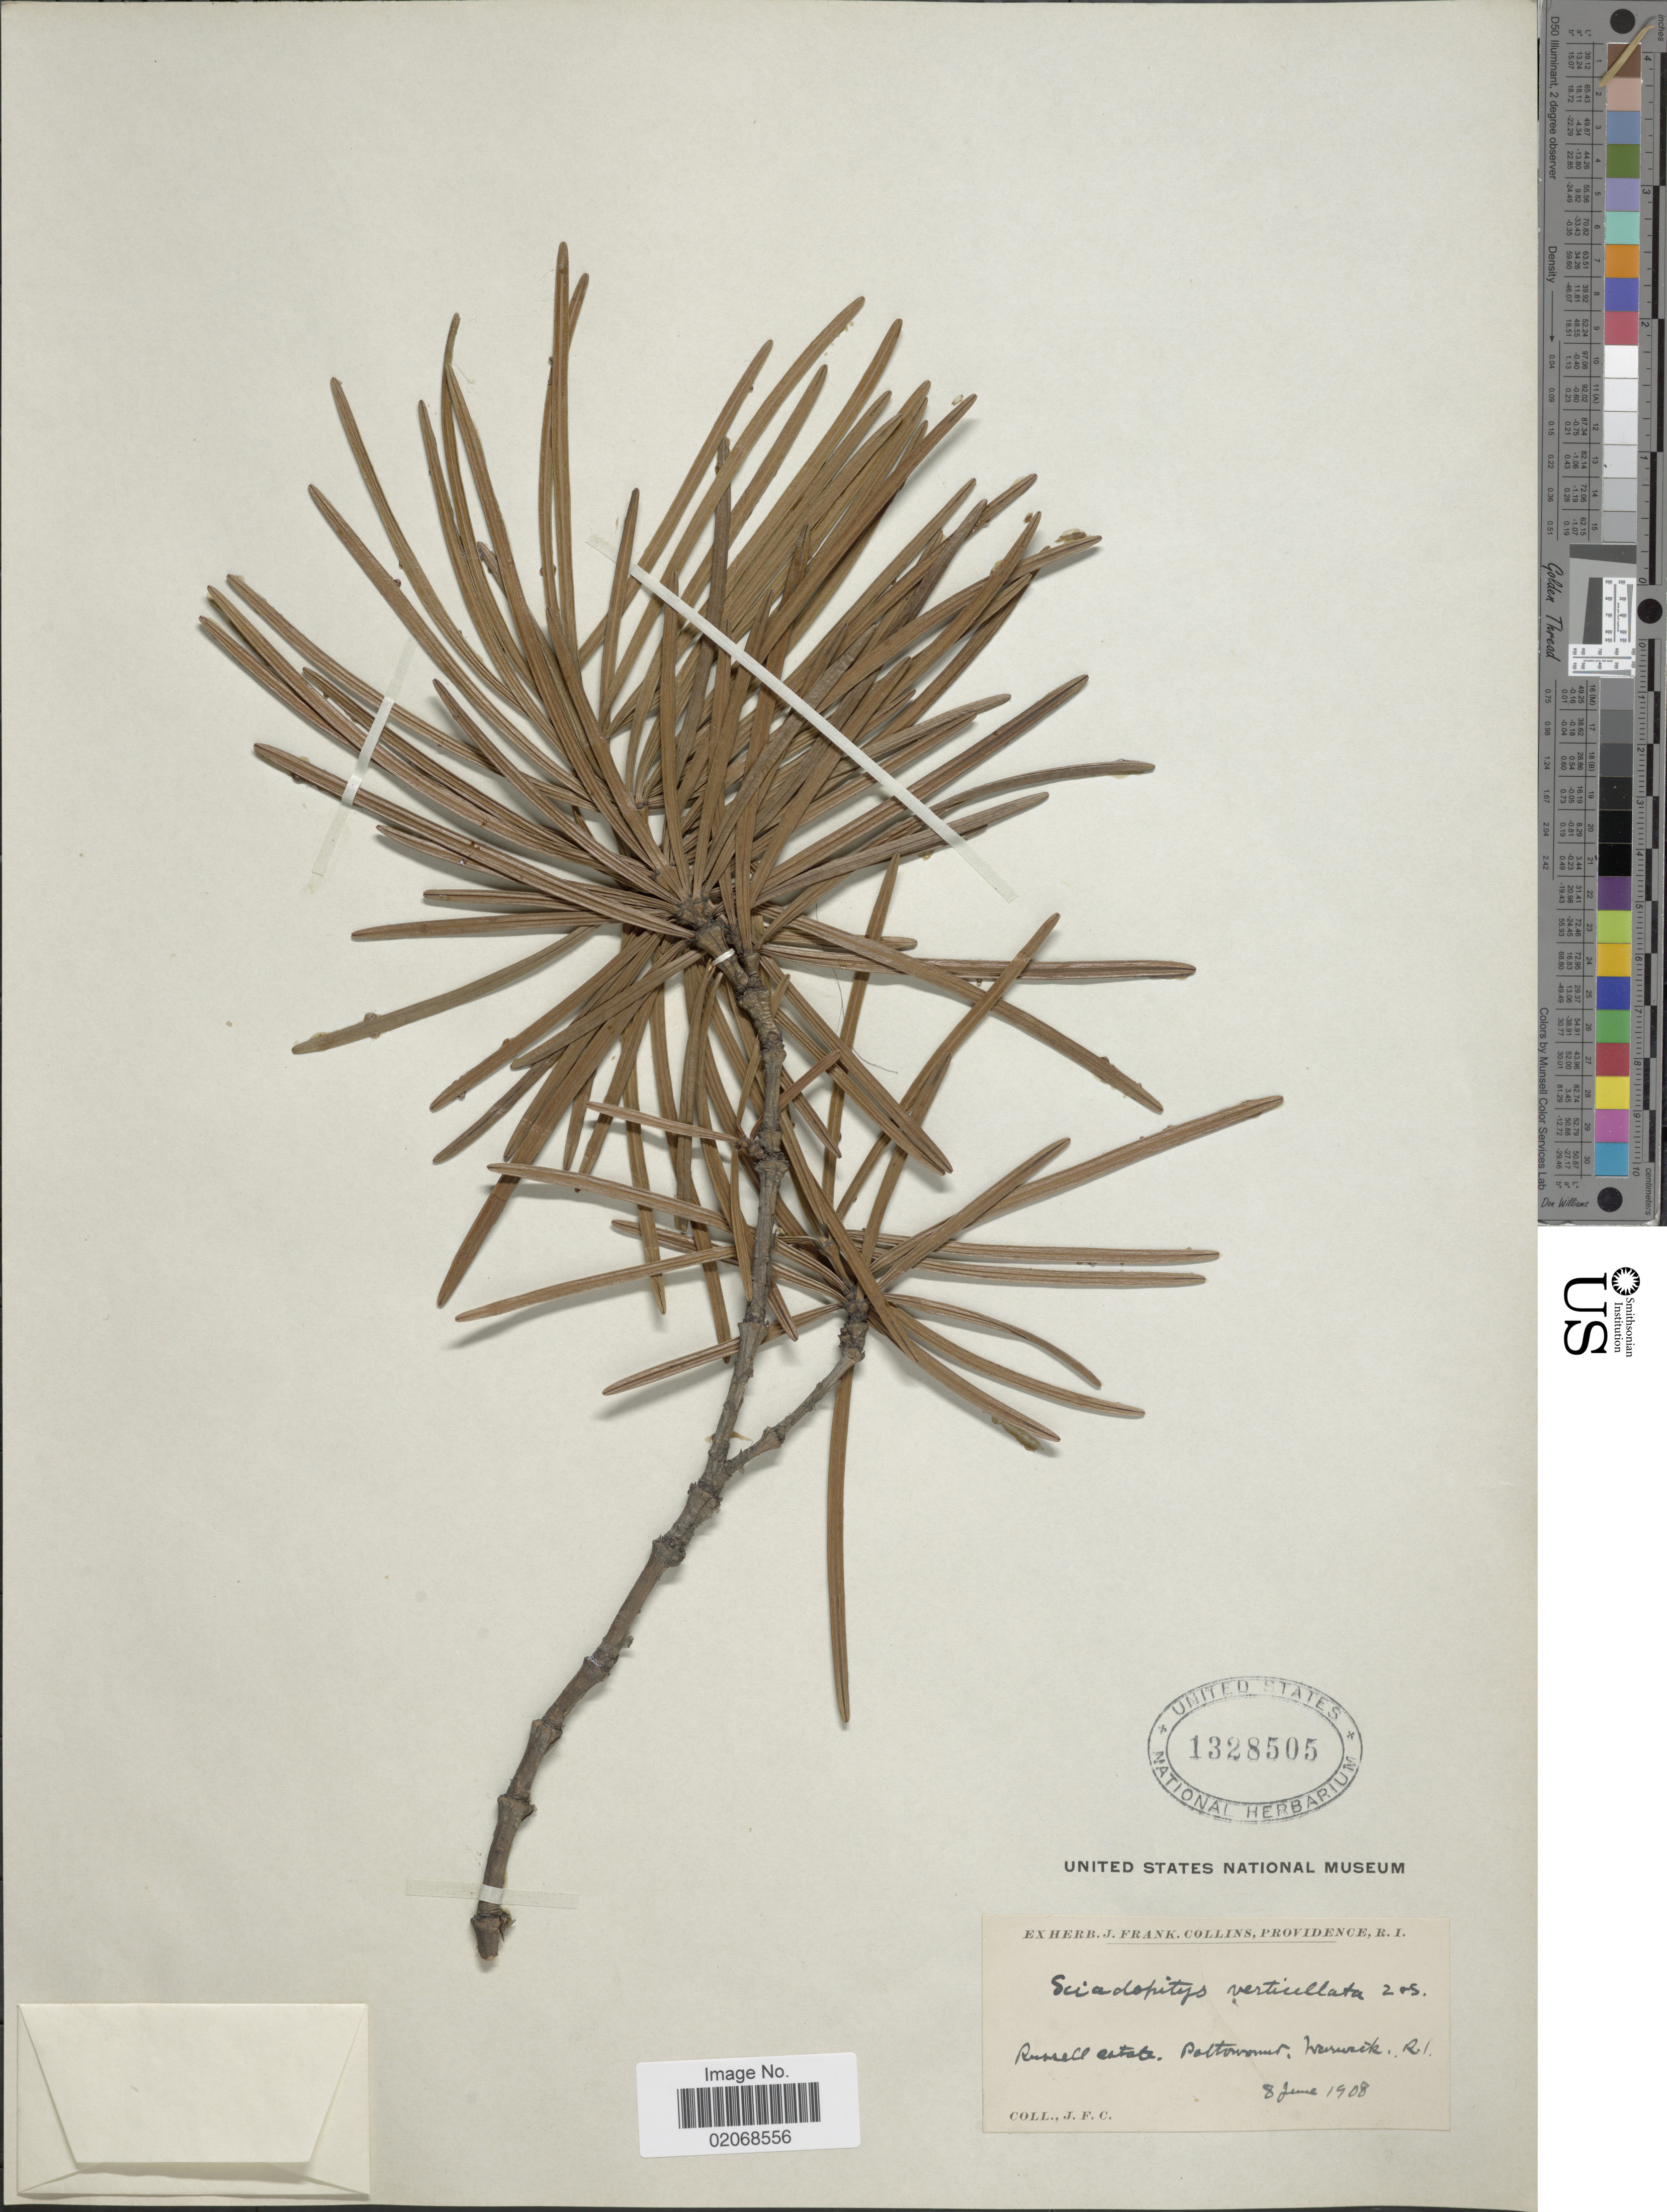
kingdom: Plantae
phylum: Tracheophyta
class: Pinopsida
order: Pinales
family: Sciadopityaceae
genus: Sciadopitys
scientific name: Sciadopitys verticillata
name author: Siebold & Zucc.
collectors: J. Collins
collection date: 1908-06-08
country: United States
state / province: Rhode Island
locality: Russell estate, Potowomut, Warwick.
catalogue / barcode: US 1328505